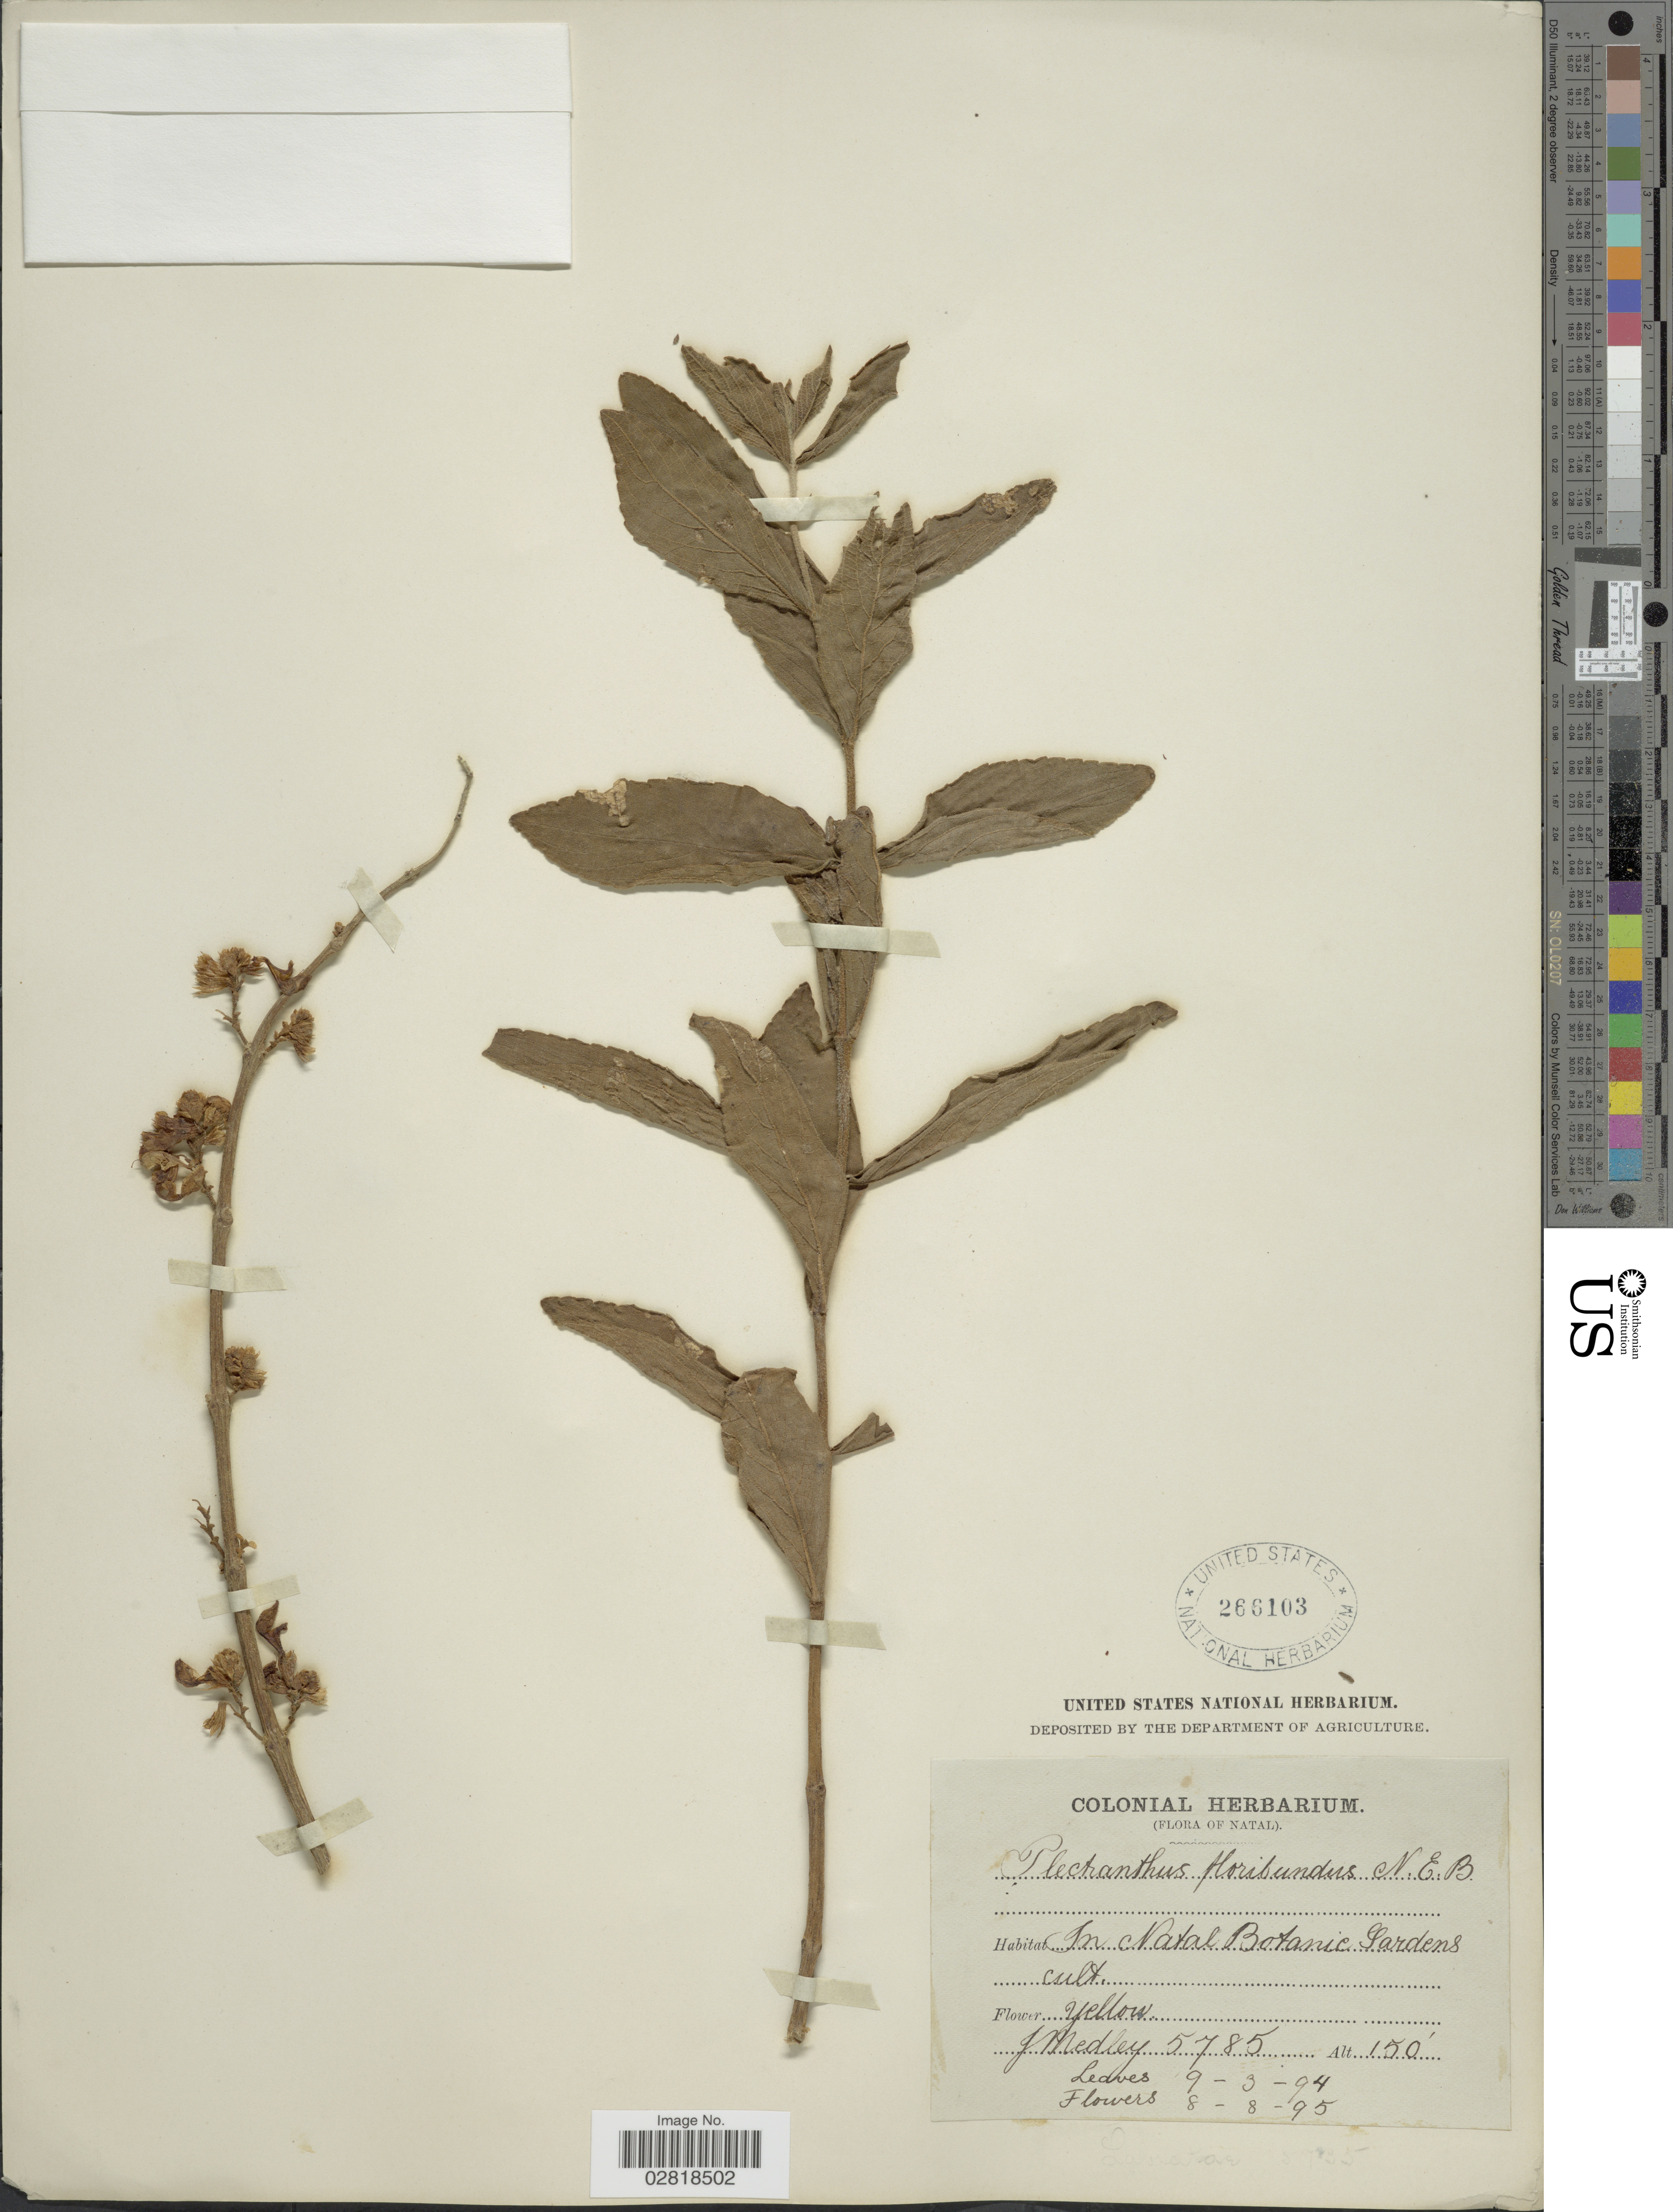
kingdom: Plantae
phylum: Tracheophyta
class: Magnoliopsida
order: Lamiales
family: Lamiaceae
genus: Plectranthus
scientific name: Plectranthus floribundus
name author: N.E. Br.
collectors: J. Medley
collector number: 5785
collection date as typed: Transcribed d/m/y: 9/3/94 to 8/8/95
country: South Africa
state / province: KwaZulu-Natal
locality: In Natal Botanic Gardens.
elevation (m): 46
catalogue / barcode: US 266103